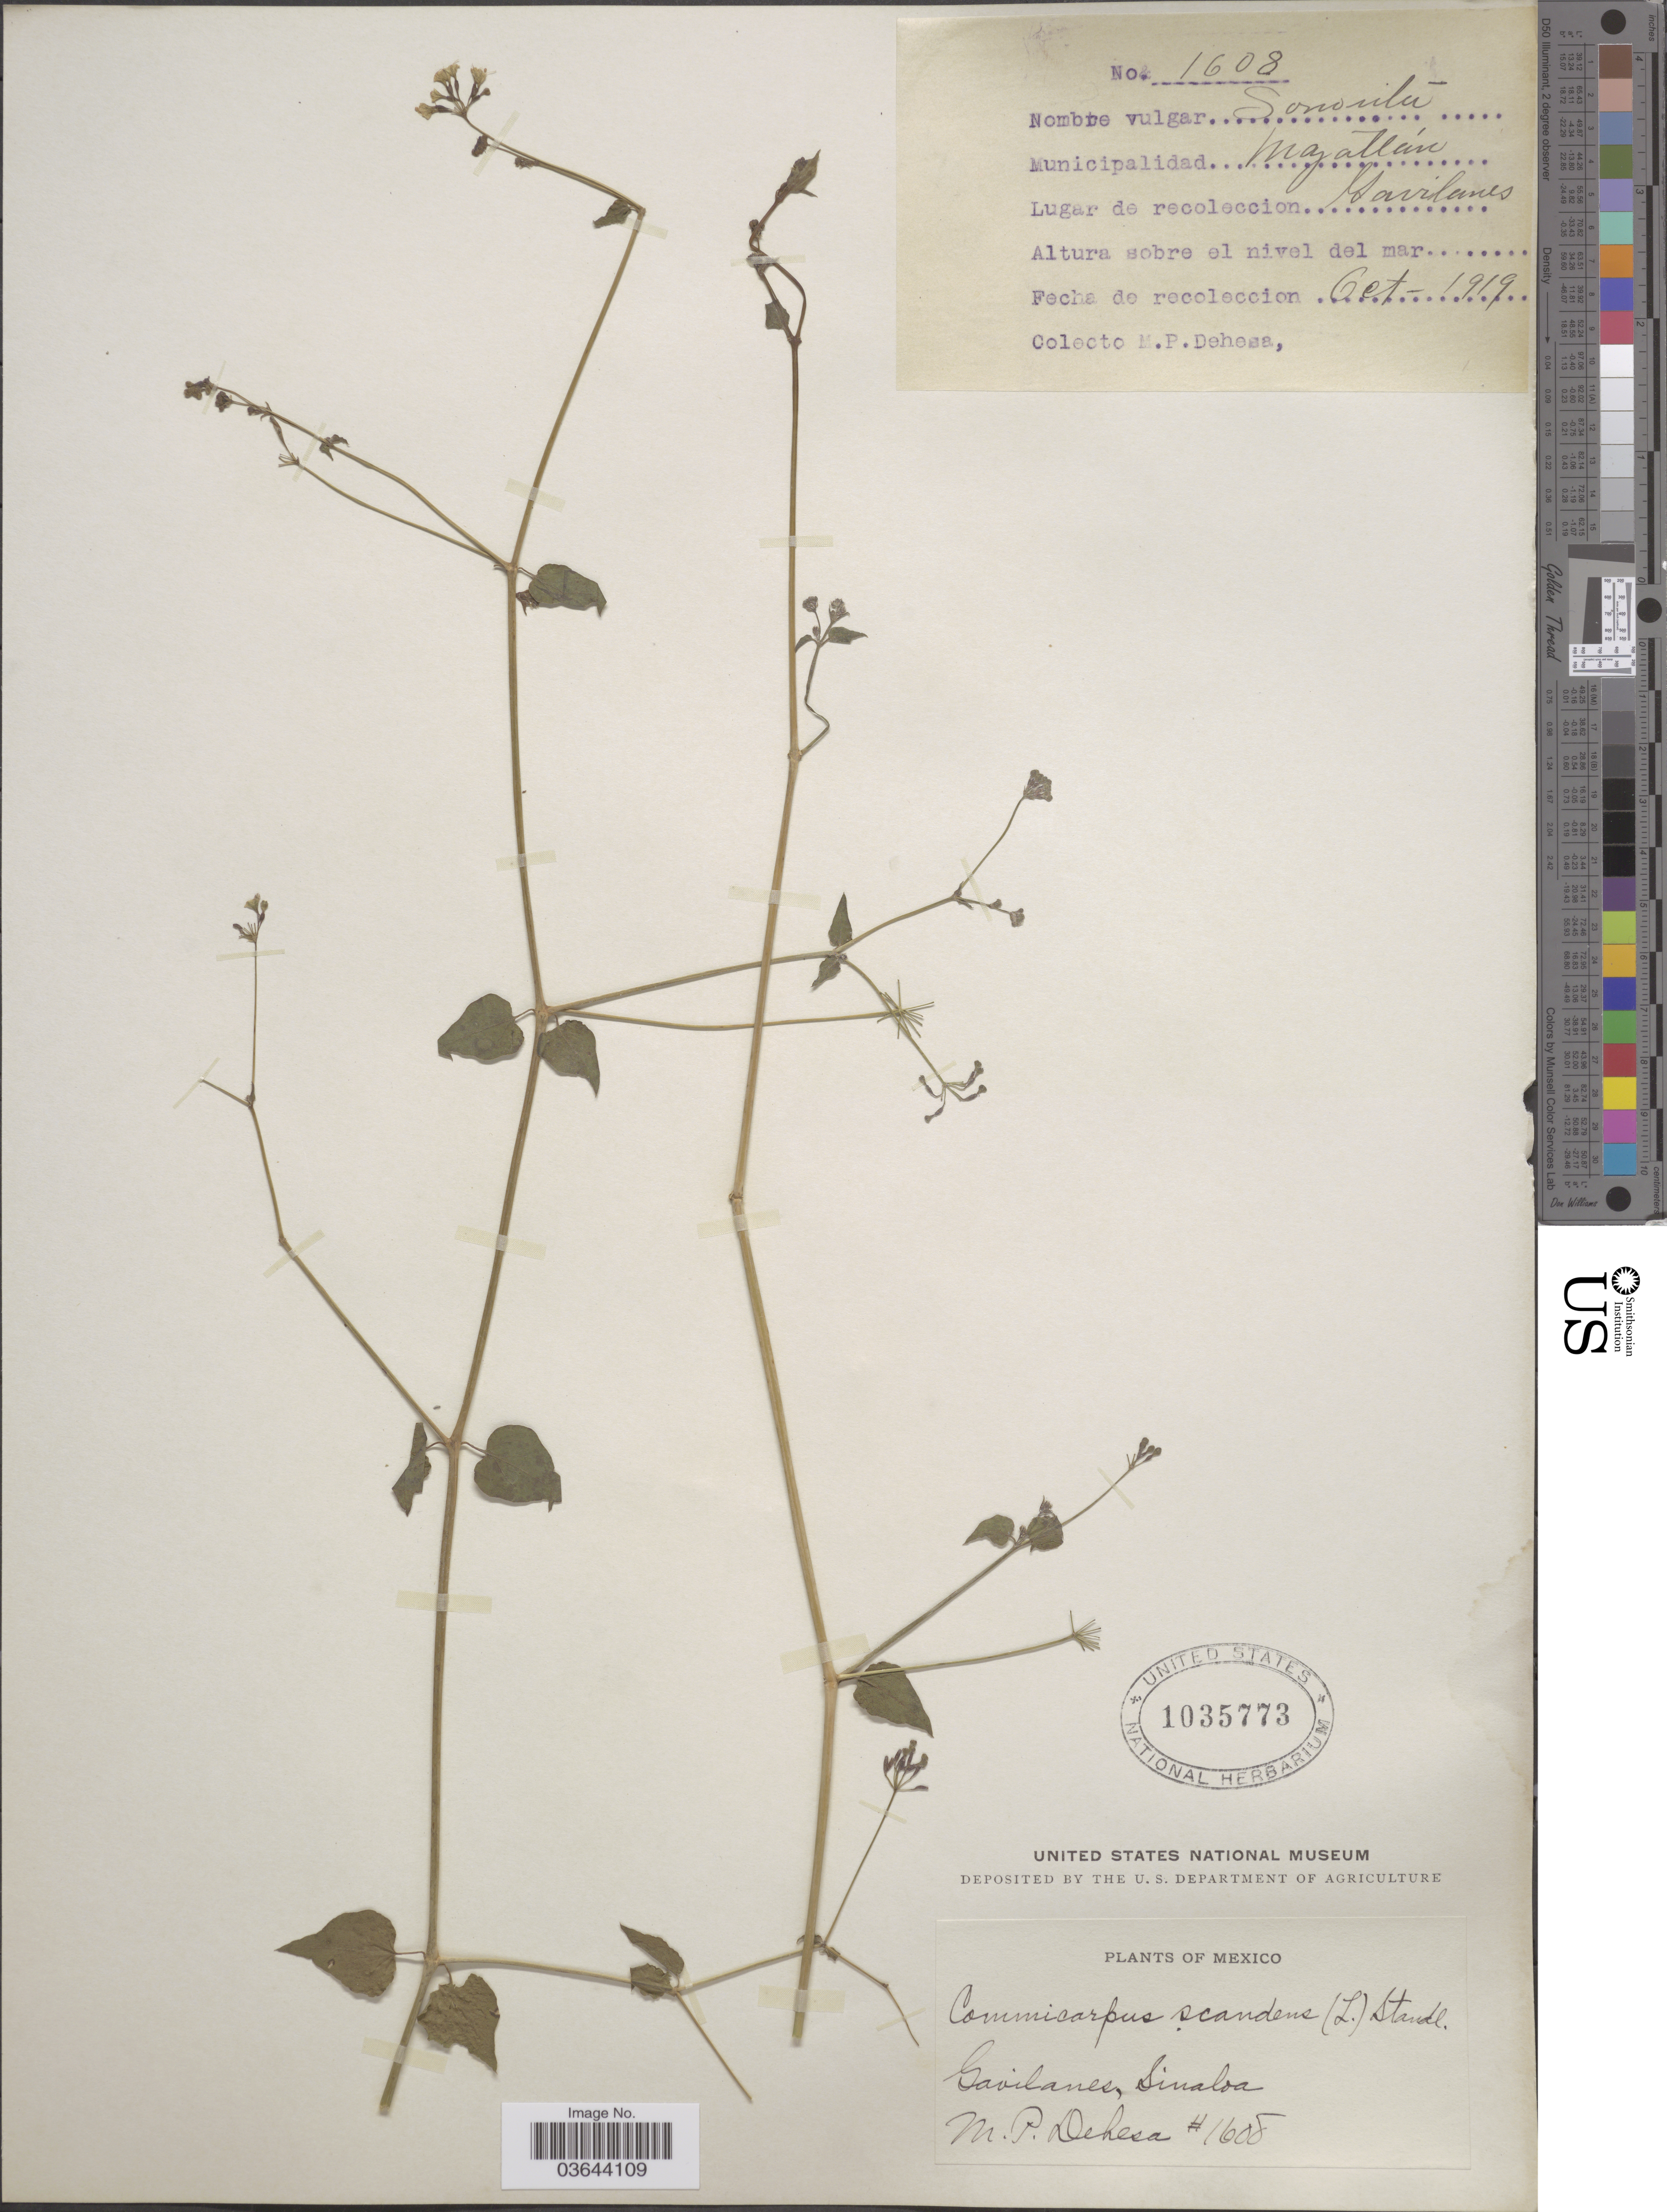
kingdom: Plantae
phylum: Tracheophyta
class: Magnoliopsida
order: Caryophyllales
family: Nyctaginaceae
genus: Commicarpus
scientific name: Commicarpus scandens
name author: (L.) Standl.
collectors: M. Dehesa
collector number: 1608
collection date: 1919-10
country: Mexico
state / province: Sinaloa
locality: Gavilanes. Municipalidad Mazatlán.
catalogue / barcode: US 1035773